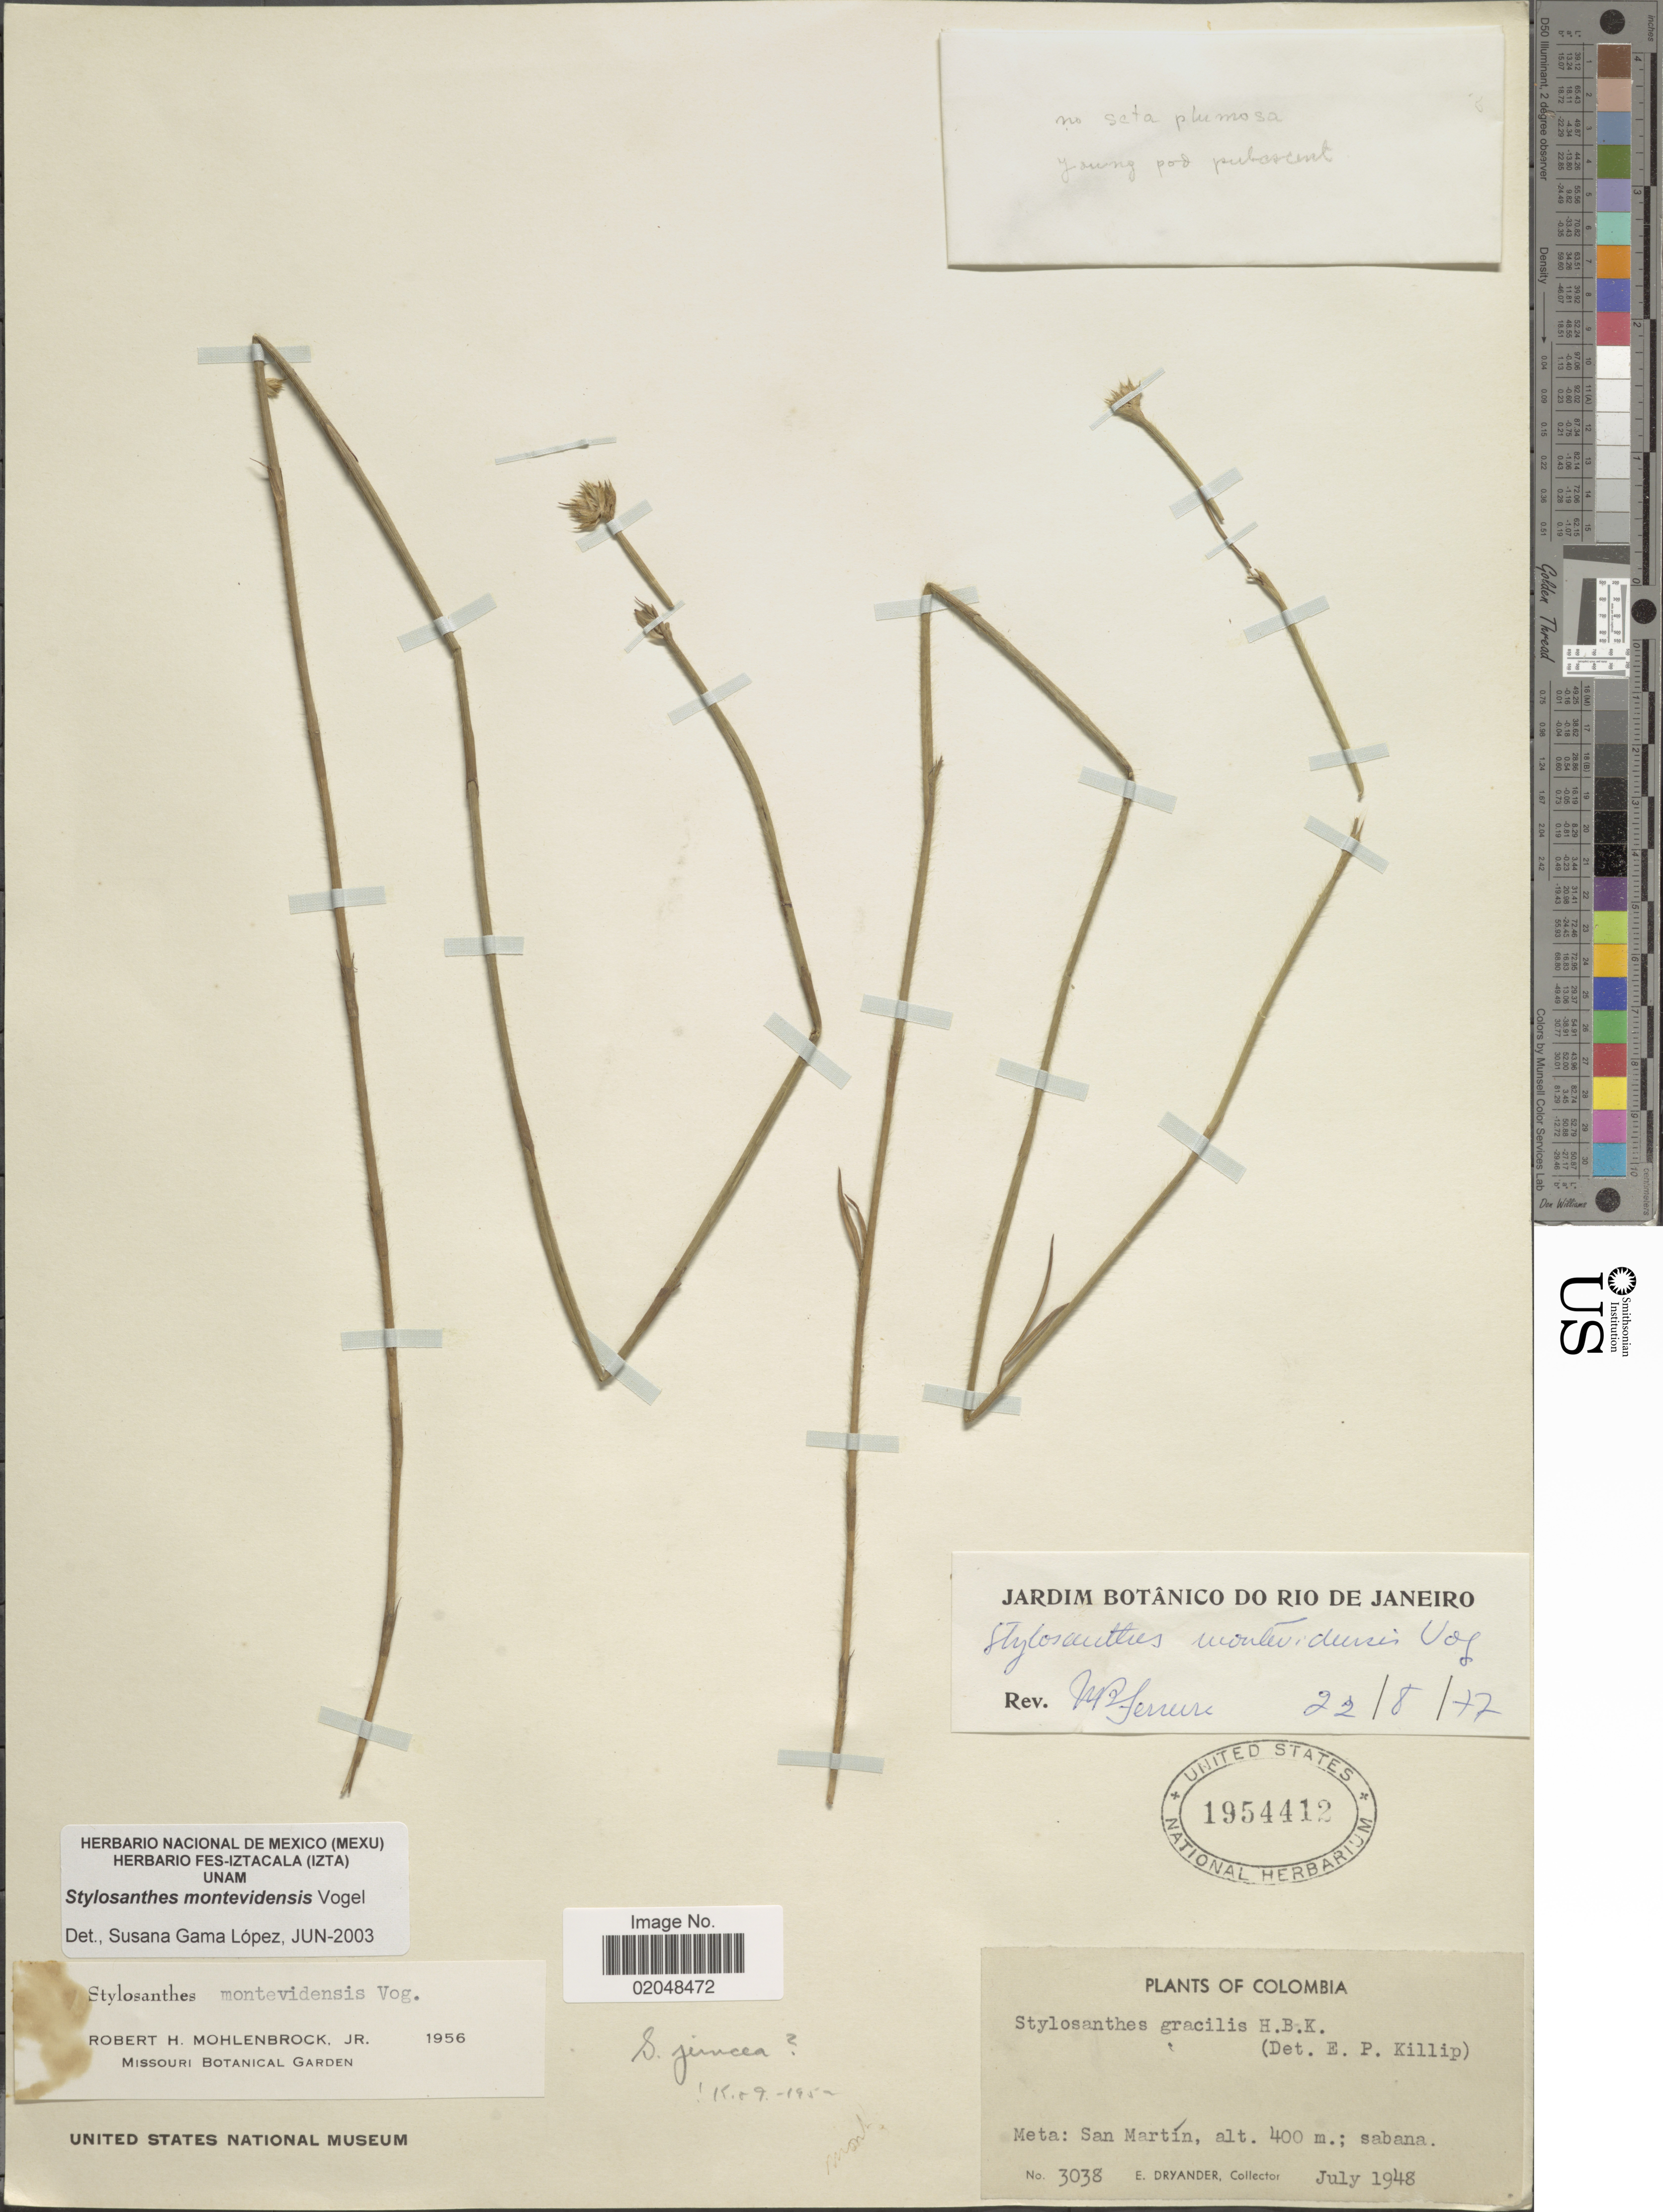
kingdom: Plantae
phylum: Tracheophyta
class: Magnoliopsida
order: Fabales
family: Fabaceae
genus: Stylosanthes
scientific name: Stylosanthes montevidensis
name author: Vogel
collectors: E. Dryander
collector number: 3038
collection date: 1948-07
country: Colombia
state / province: Meta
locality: San Martin; sabana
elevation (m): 400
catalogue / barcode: US 1954412